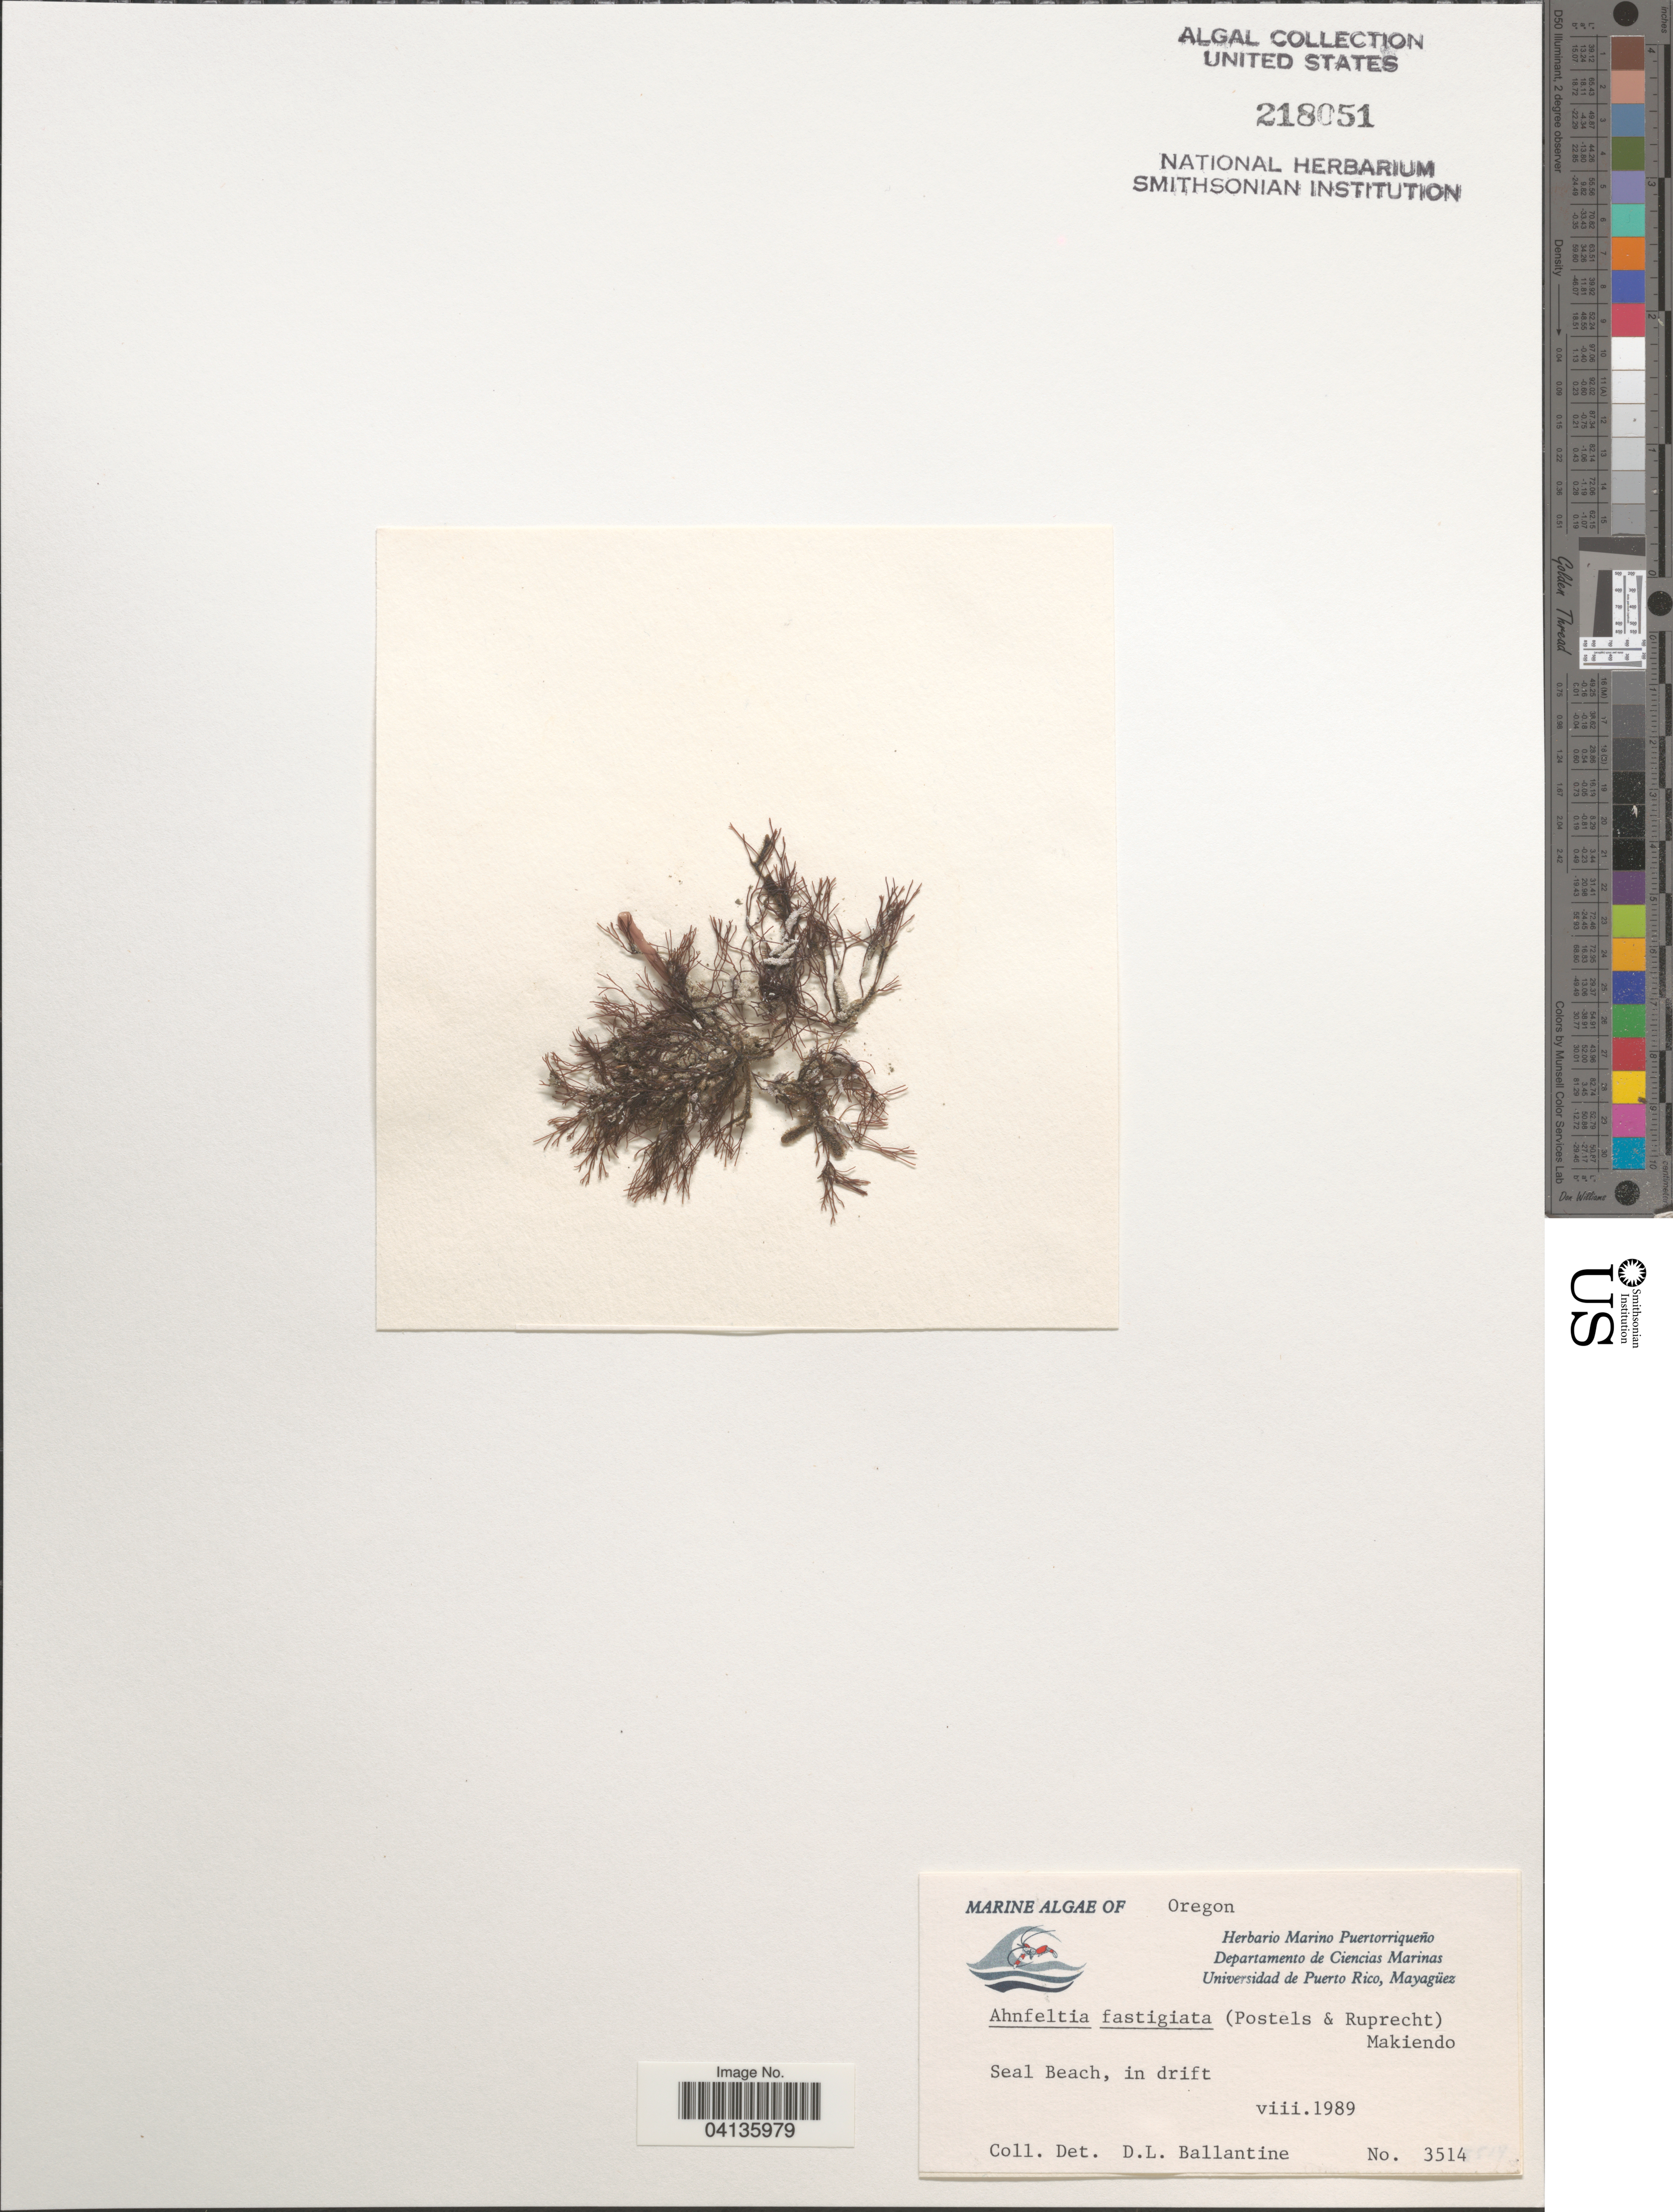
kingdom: Plantae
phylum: Rhodophyta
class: Florideophyceae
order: Ahnfeltiales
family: Ahnfeltiaceae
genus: Ahnfeltia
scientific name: Ahnfeltia fastigiata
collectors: D.L. Ballantine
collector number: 3514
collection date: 1989-08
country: United States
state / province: Oregon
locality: Seal Beach, in drift.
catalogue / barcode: US 218051